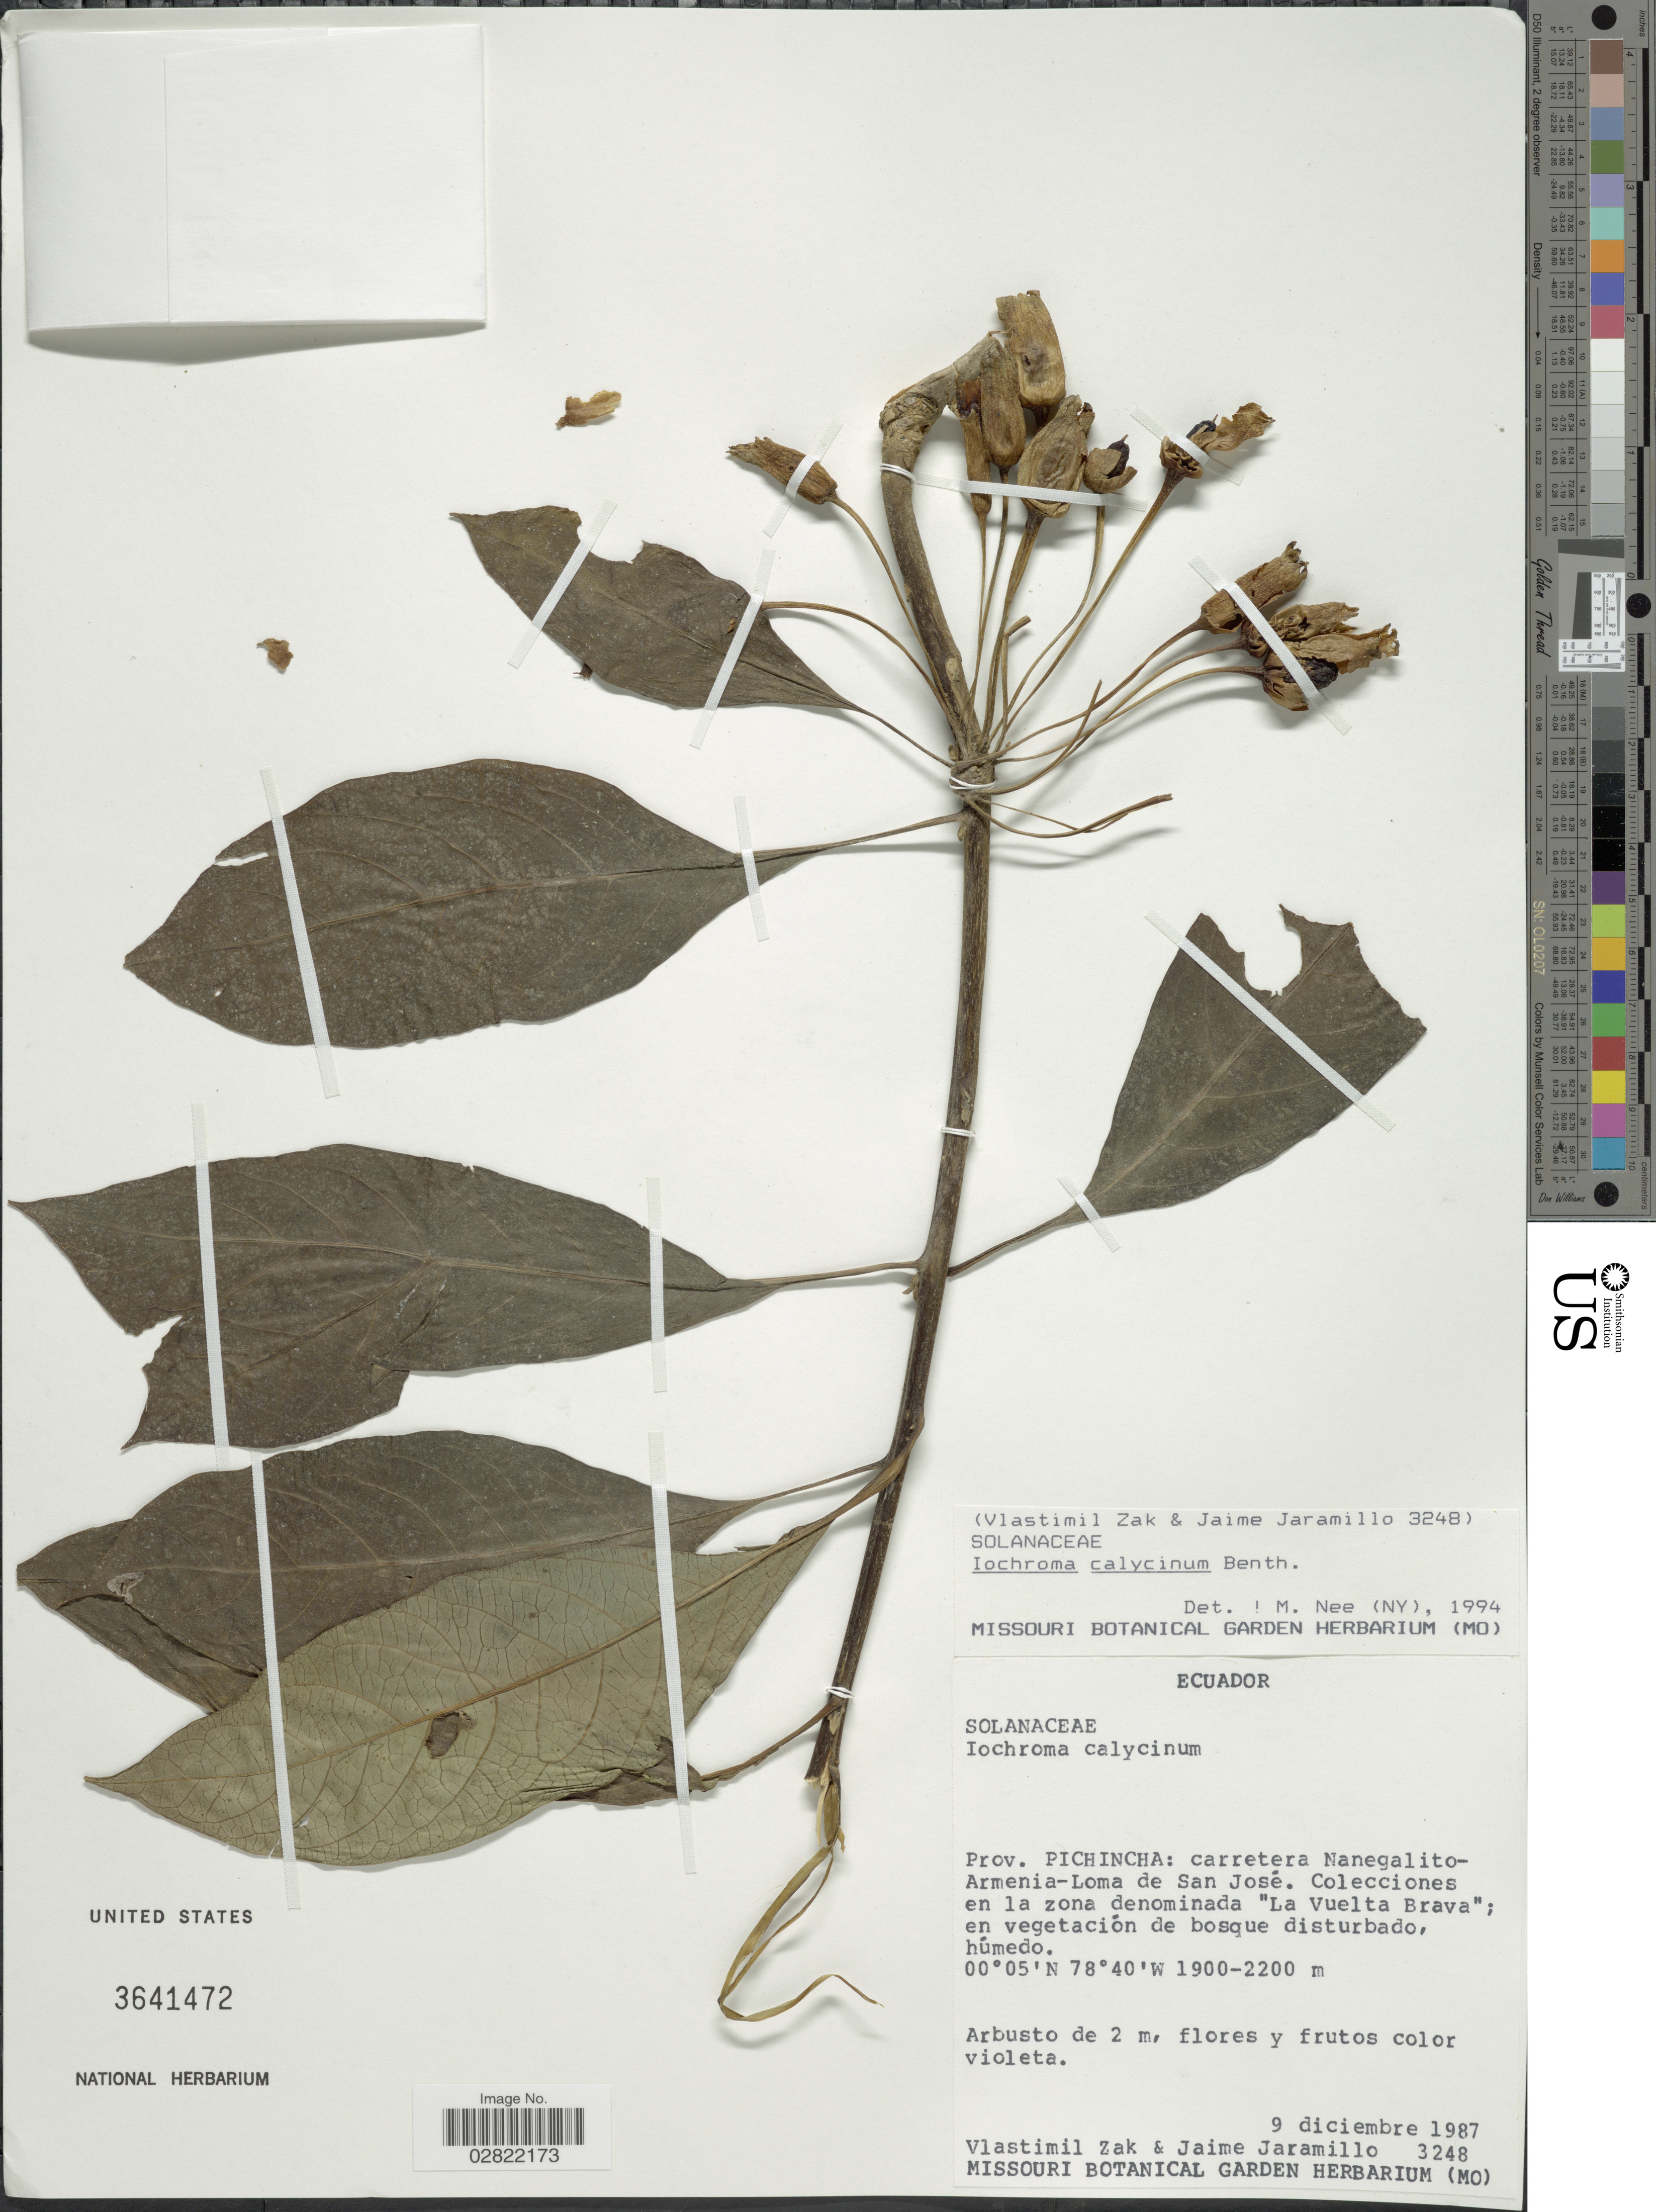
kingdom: Plantae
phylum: Tracheophyta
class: Magnoliopsida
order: Solanales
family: Solanaceae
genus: Iochroma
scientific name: Iochroma calycina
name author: Benth.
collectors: V. Zak & J. Jaramillo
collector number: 3248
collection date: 1987-12-09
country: Ecuador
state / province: Pichincha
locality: Prov. Pichincha: carretera Nanegalito-Armenia-Loma de San José.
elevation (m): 1900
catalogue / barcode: US 3641472